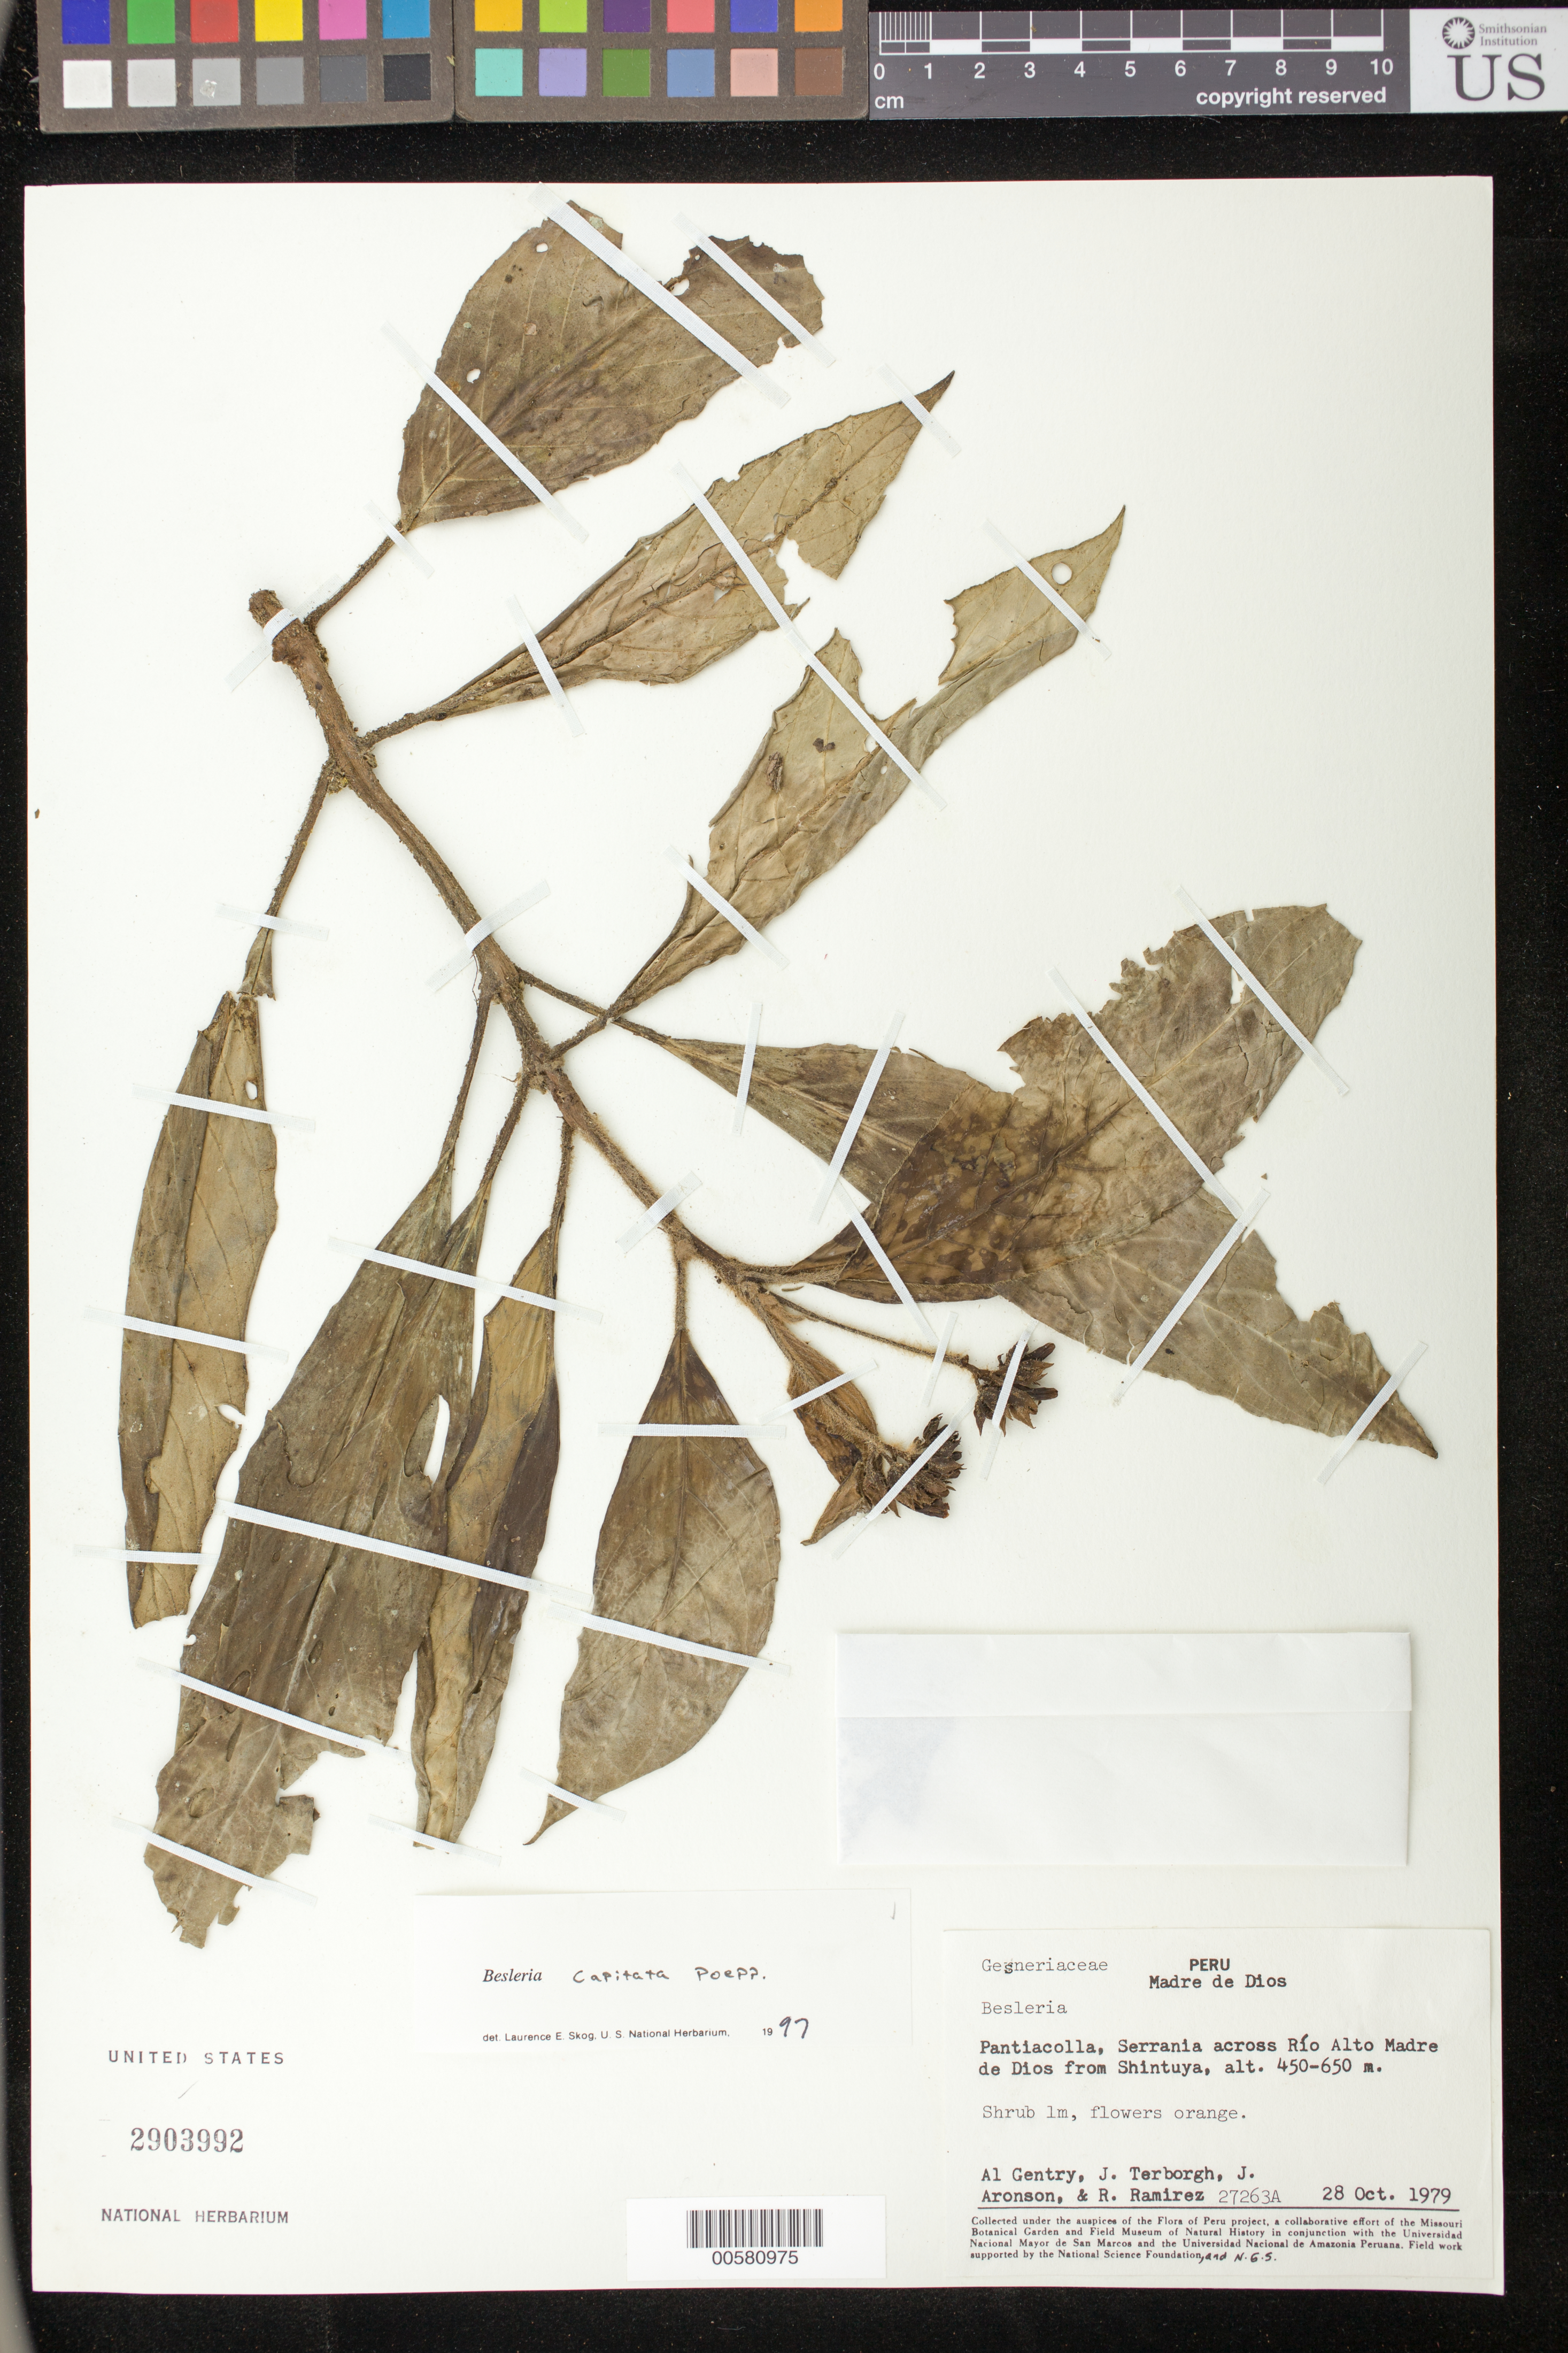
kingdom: Plantae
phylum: Tracheophyta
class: Magnoliopsida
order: Lamiales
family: Gesneriaceae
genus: Besleria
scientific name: Besleria capitata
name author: Poepp.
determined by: Skog, Laurence E.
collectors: A. H. Gentry, J. Terborgh, J. Aronson & R. Ramirez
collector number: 27263 A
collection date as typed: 28 Oct 1979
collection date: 1979-10-28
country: Peru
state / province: Madre de Dios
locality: Pantiacolla, Serrania across Río Alto Madre de Dios from Shintuya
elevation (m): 450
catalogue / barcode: US 2903992